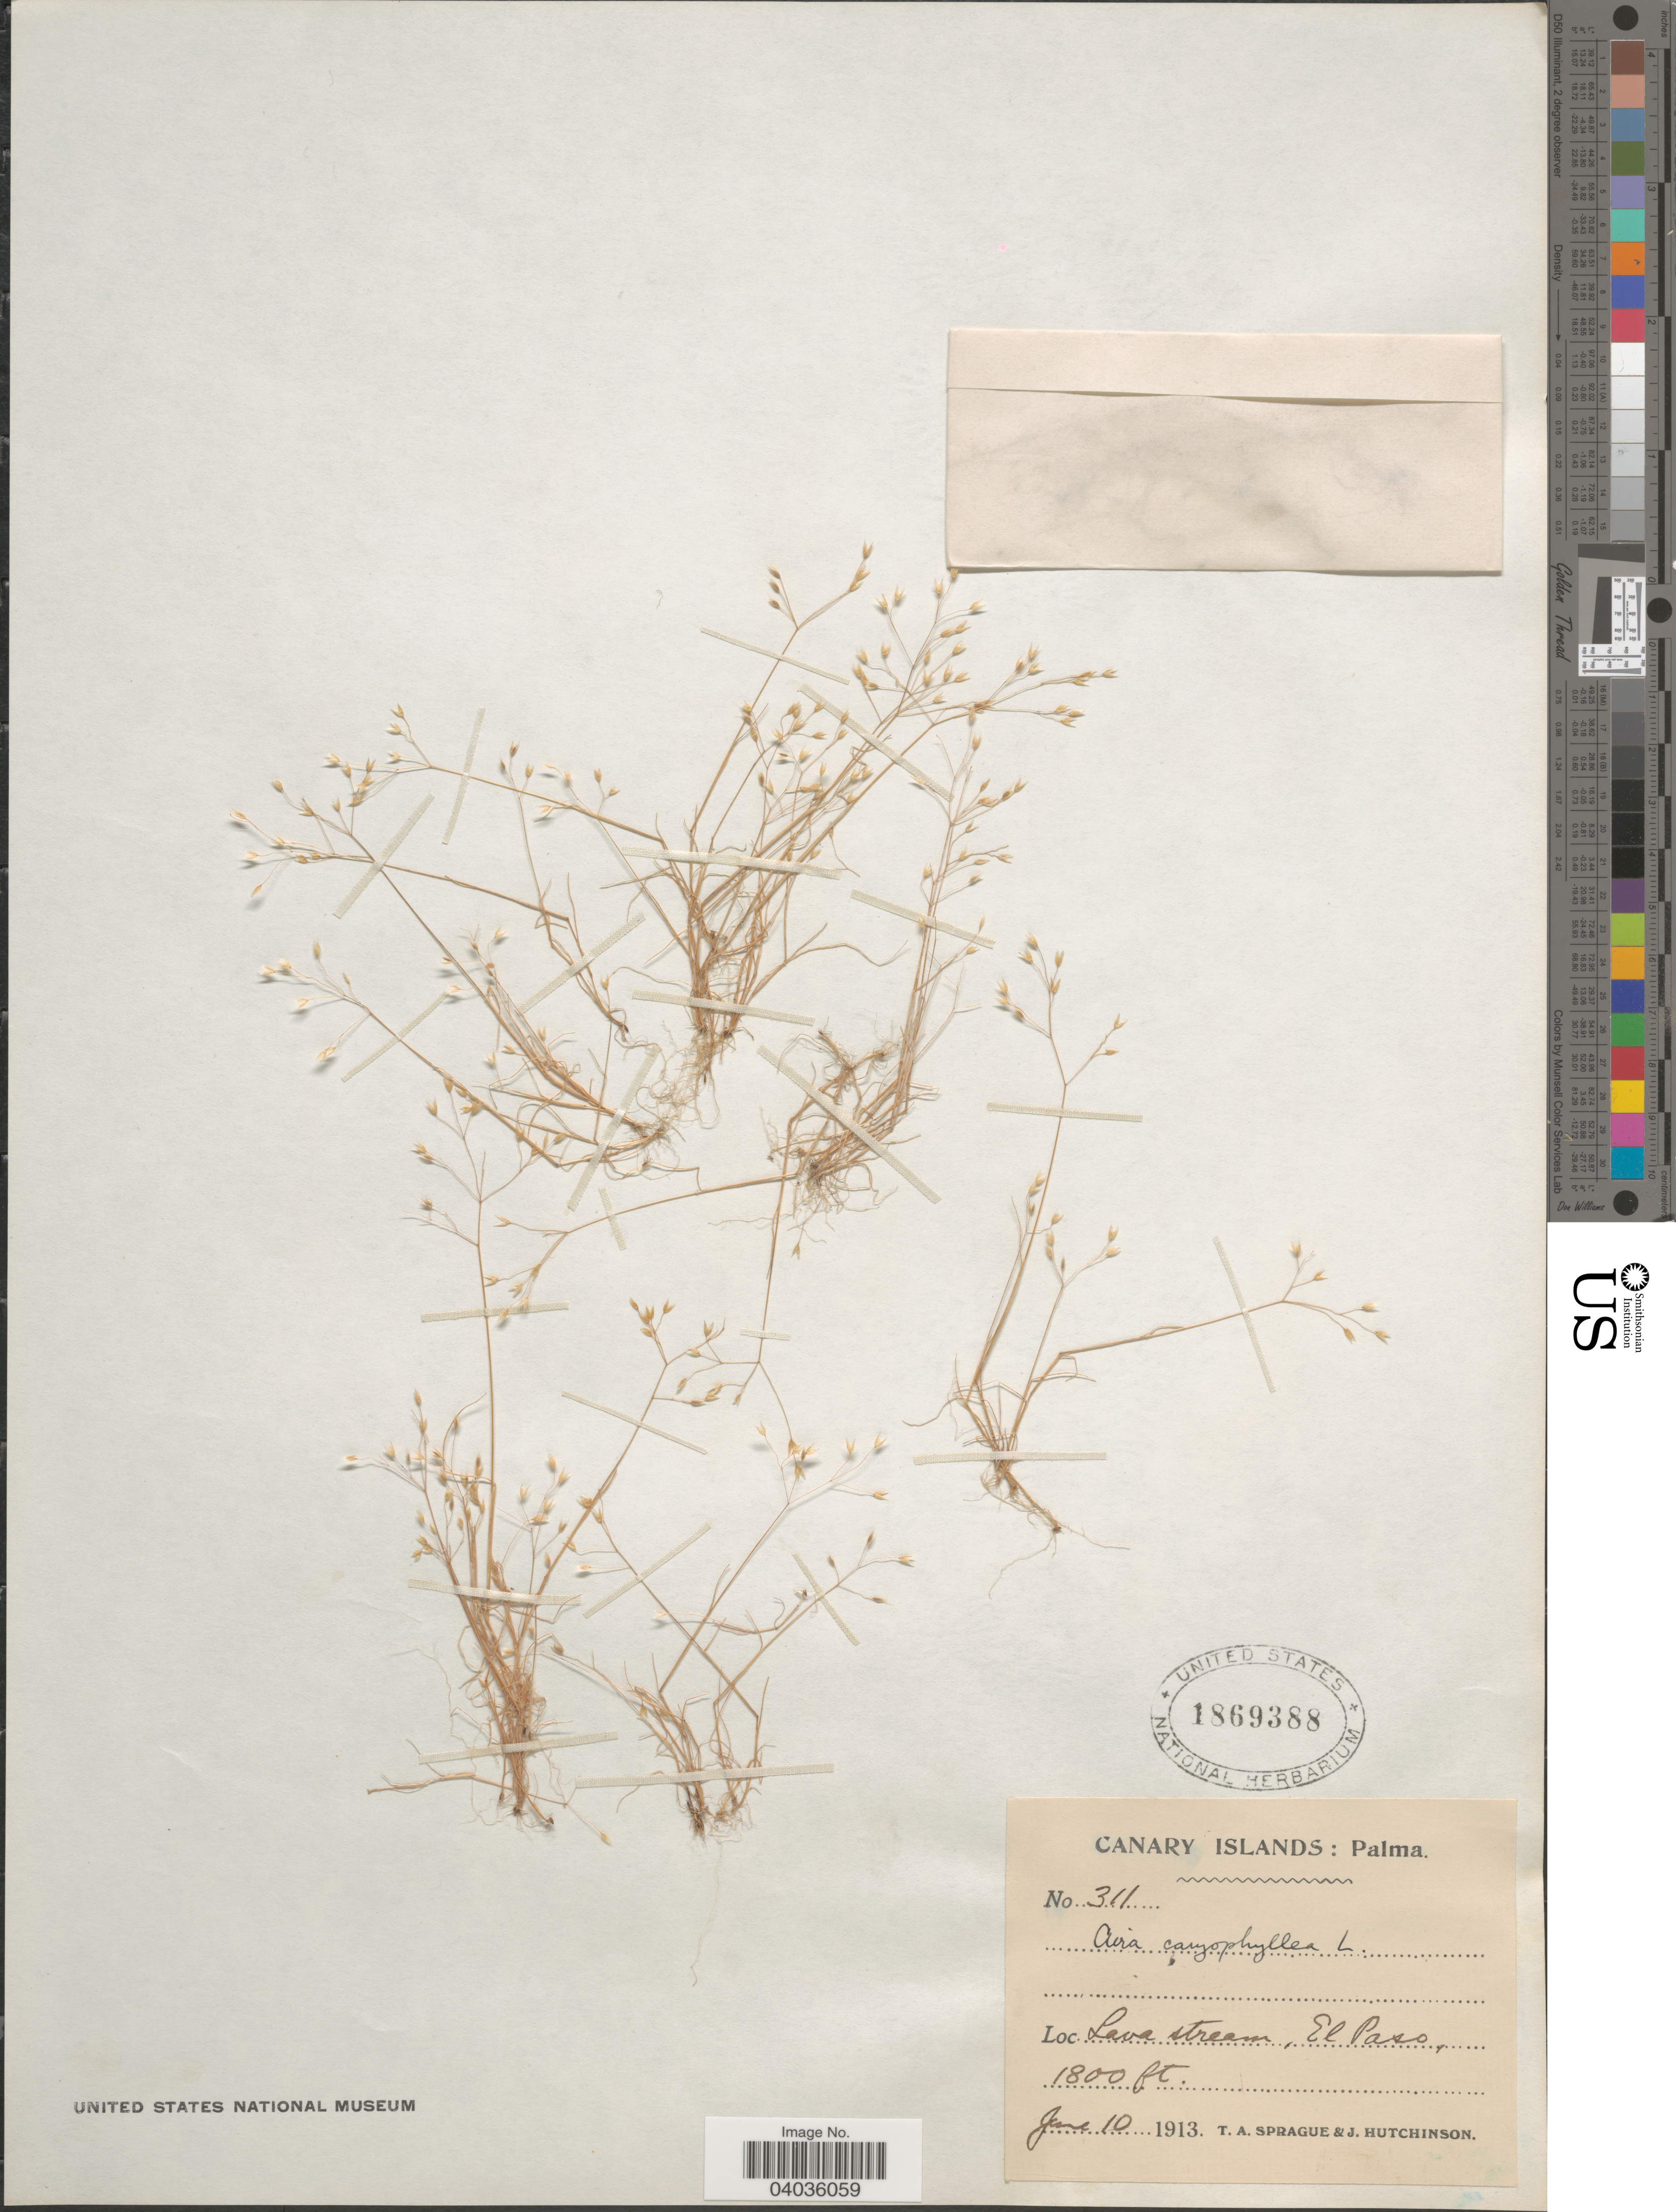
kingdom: Plantae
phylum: Tracheophyta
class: Liliopsida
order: Poales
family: Poaceae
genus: Aira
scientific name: Aira caryophyllea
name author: L.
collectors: T. A. Sprague & J. Hutchinson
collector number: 311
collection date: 1913-06-10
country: Spain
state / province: Canarias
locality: Canary Islands: Palma. Lava stream, El Paso.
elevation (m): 549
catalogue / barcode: US 1869388